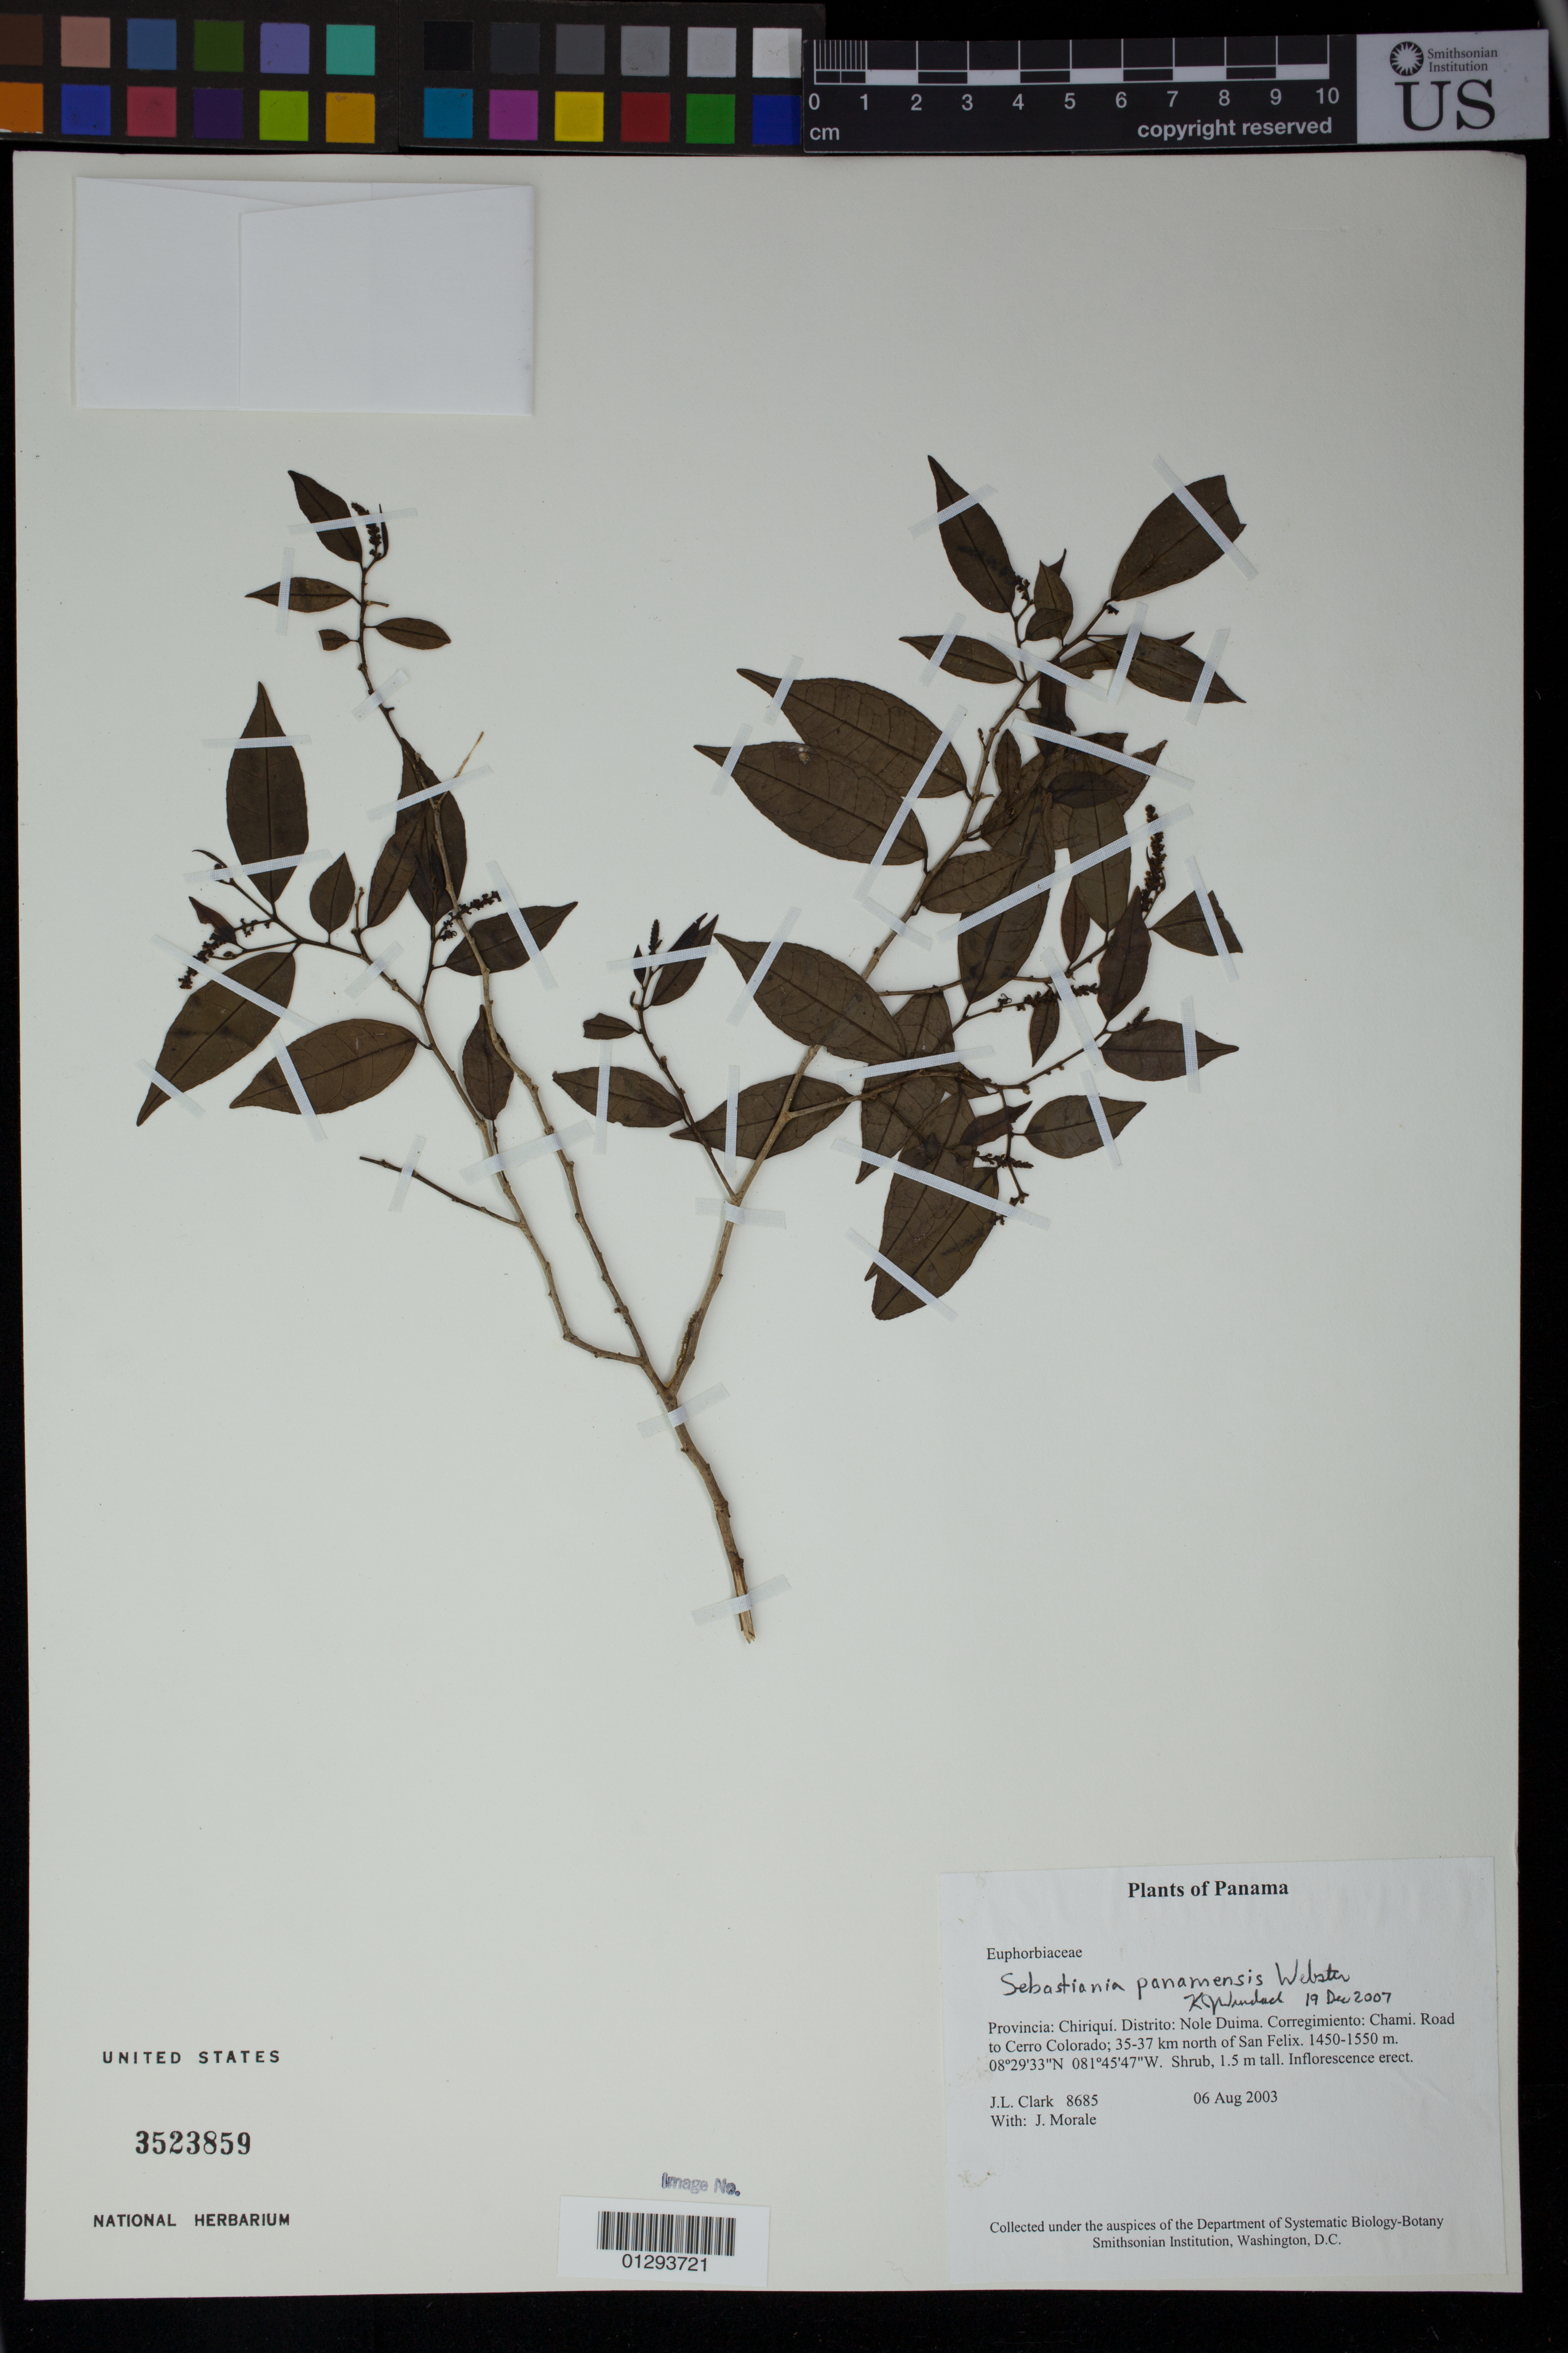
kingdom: Plantae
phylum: Tracheophyta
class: Magnoliopsida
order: Malpighiales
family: Euphorbiaceae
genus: Sebastiania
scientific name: Sebastiania panamensis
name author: G.L. Webster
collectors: J. L. Clark & J. Morale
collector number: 8685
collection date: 2003-08-06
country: Panama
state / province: Chiriqui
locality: Nole Duima. Chami. Road to Cerro Colorado; 35 - 37 km north of San Felix.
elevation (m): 1450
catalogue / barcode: US 3523859